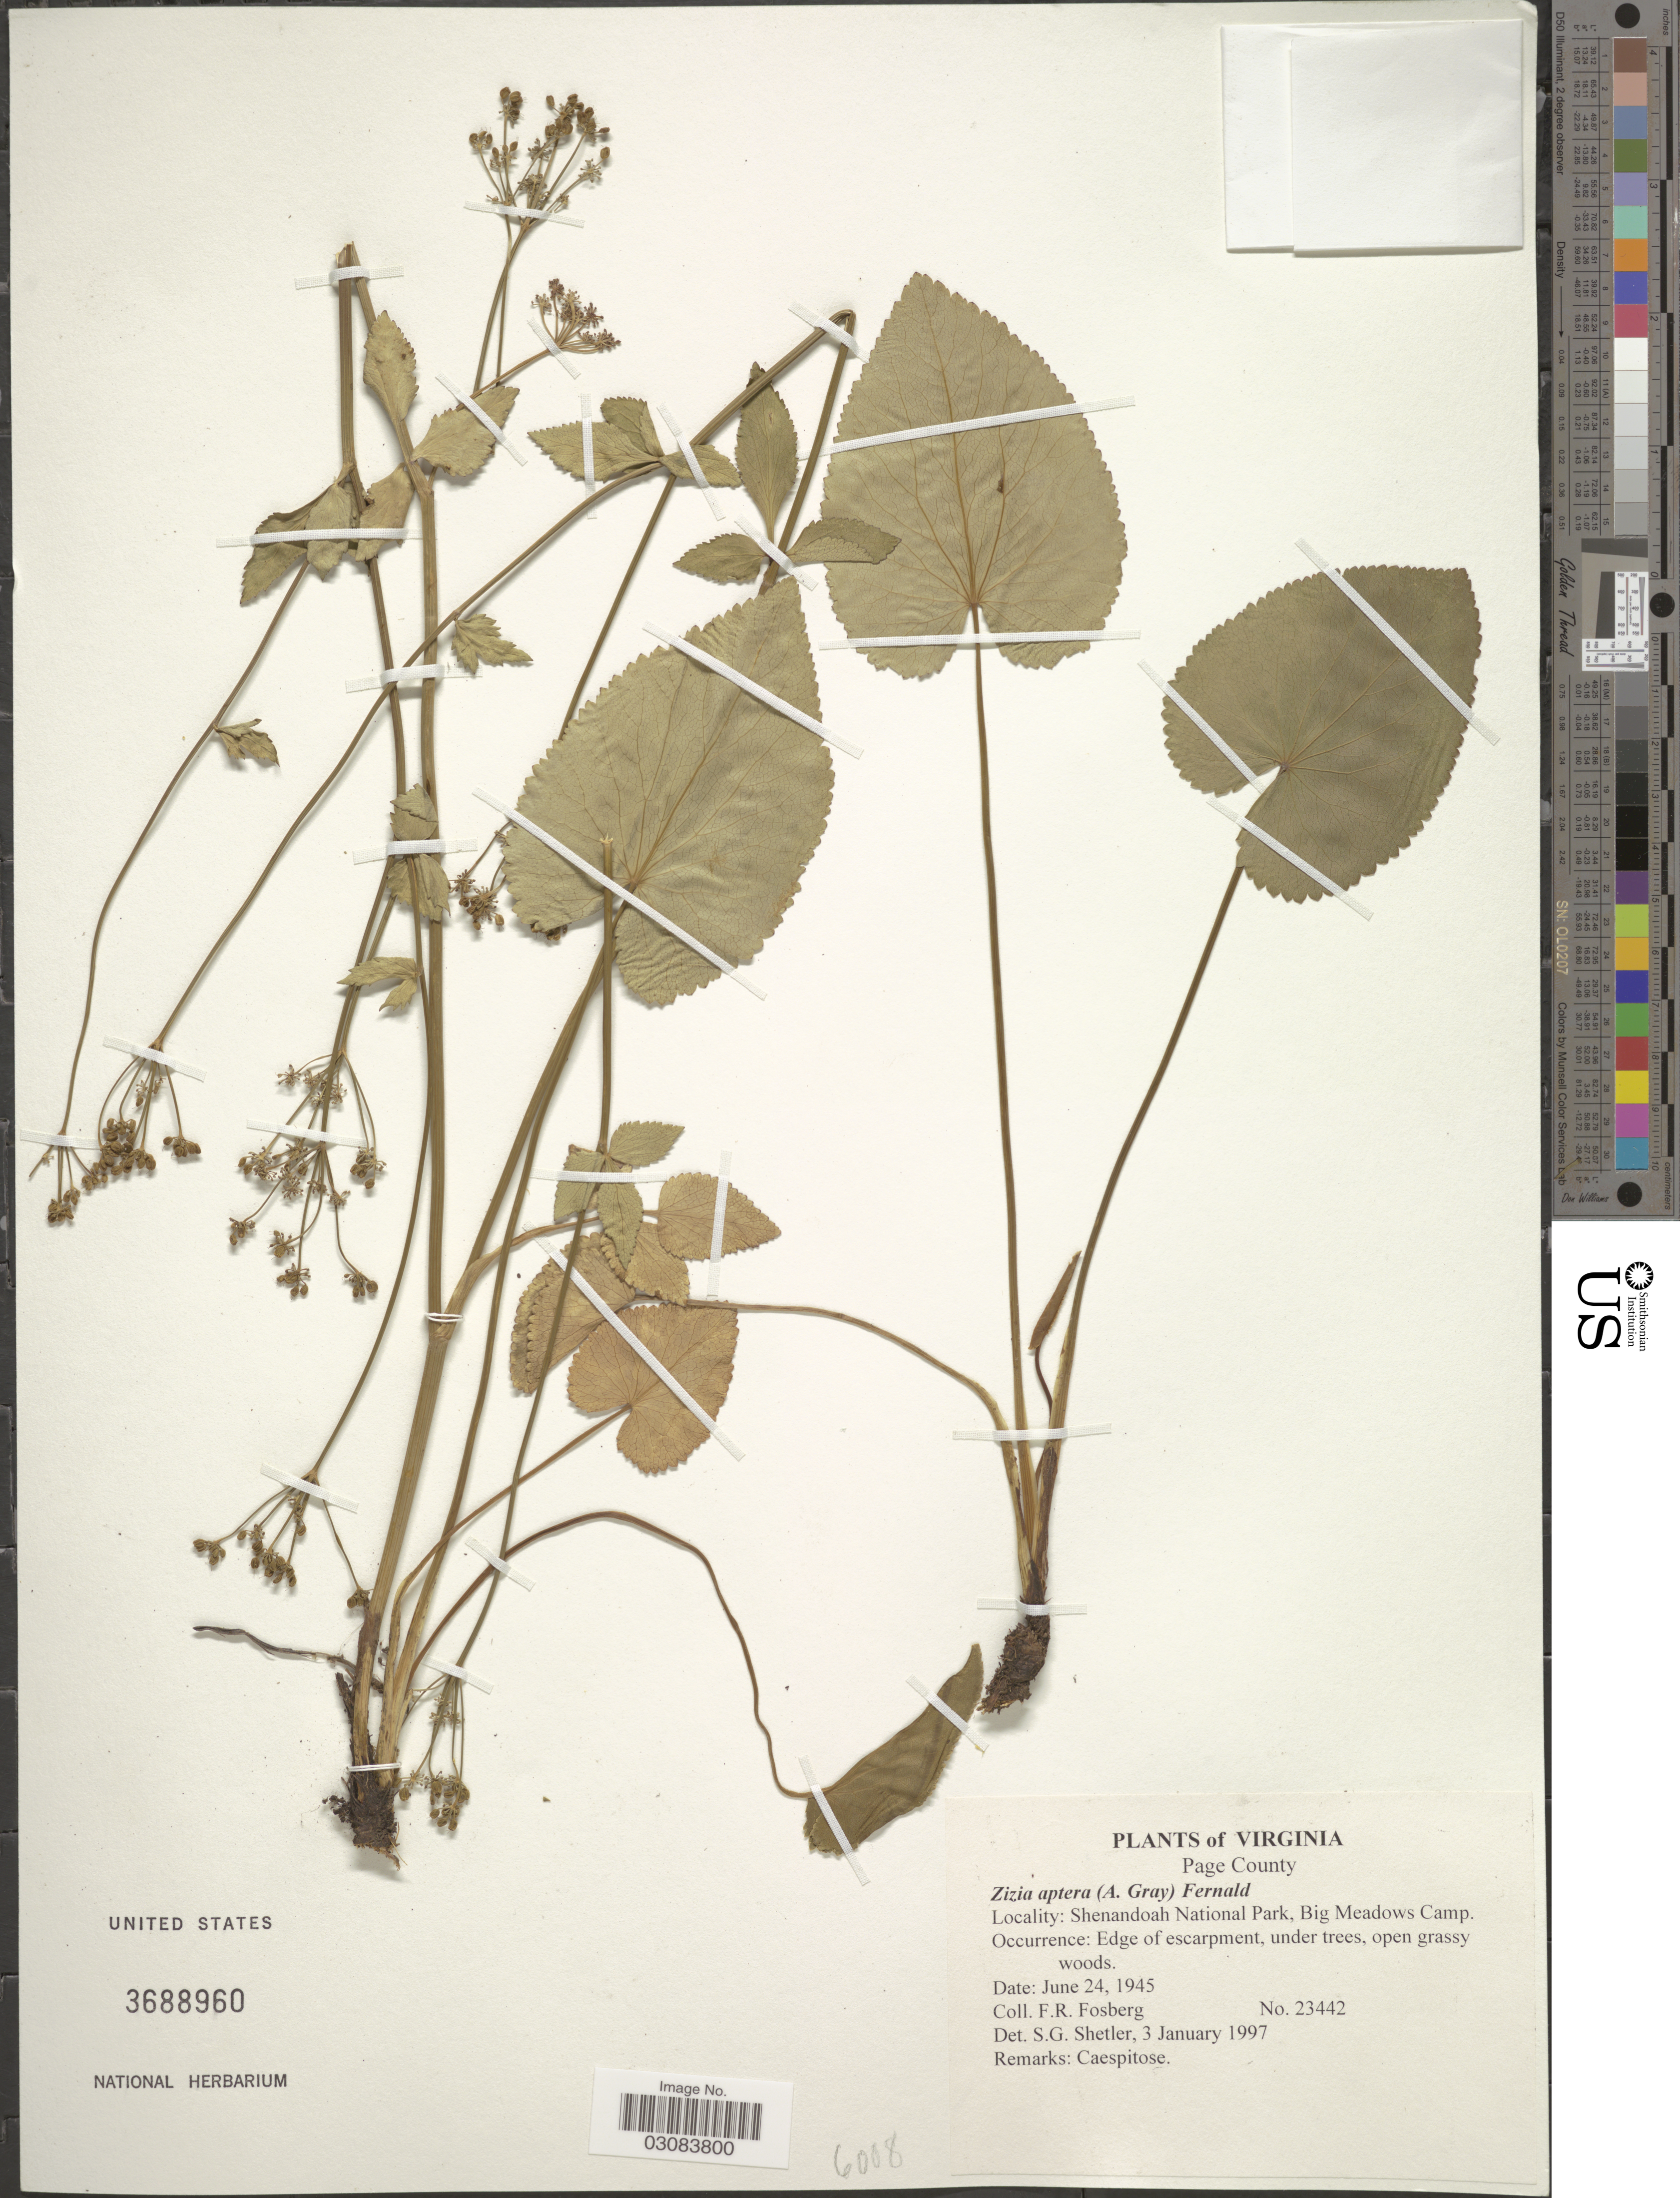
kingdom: Plantae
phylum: Tracheophyta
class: Magnoliopsida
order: Apiales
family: Apiaceae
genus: Zizia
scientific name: Zizia aptera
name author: (A. Gray) Fernald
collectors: F. R. Fosberg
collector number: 23442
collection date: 1945-06-24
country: United States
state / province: Virginia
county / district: Page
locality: Shenandoah National Park, Big Meadows Camp.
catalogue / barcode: US 3688960